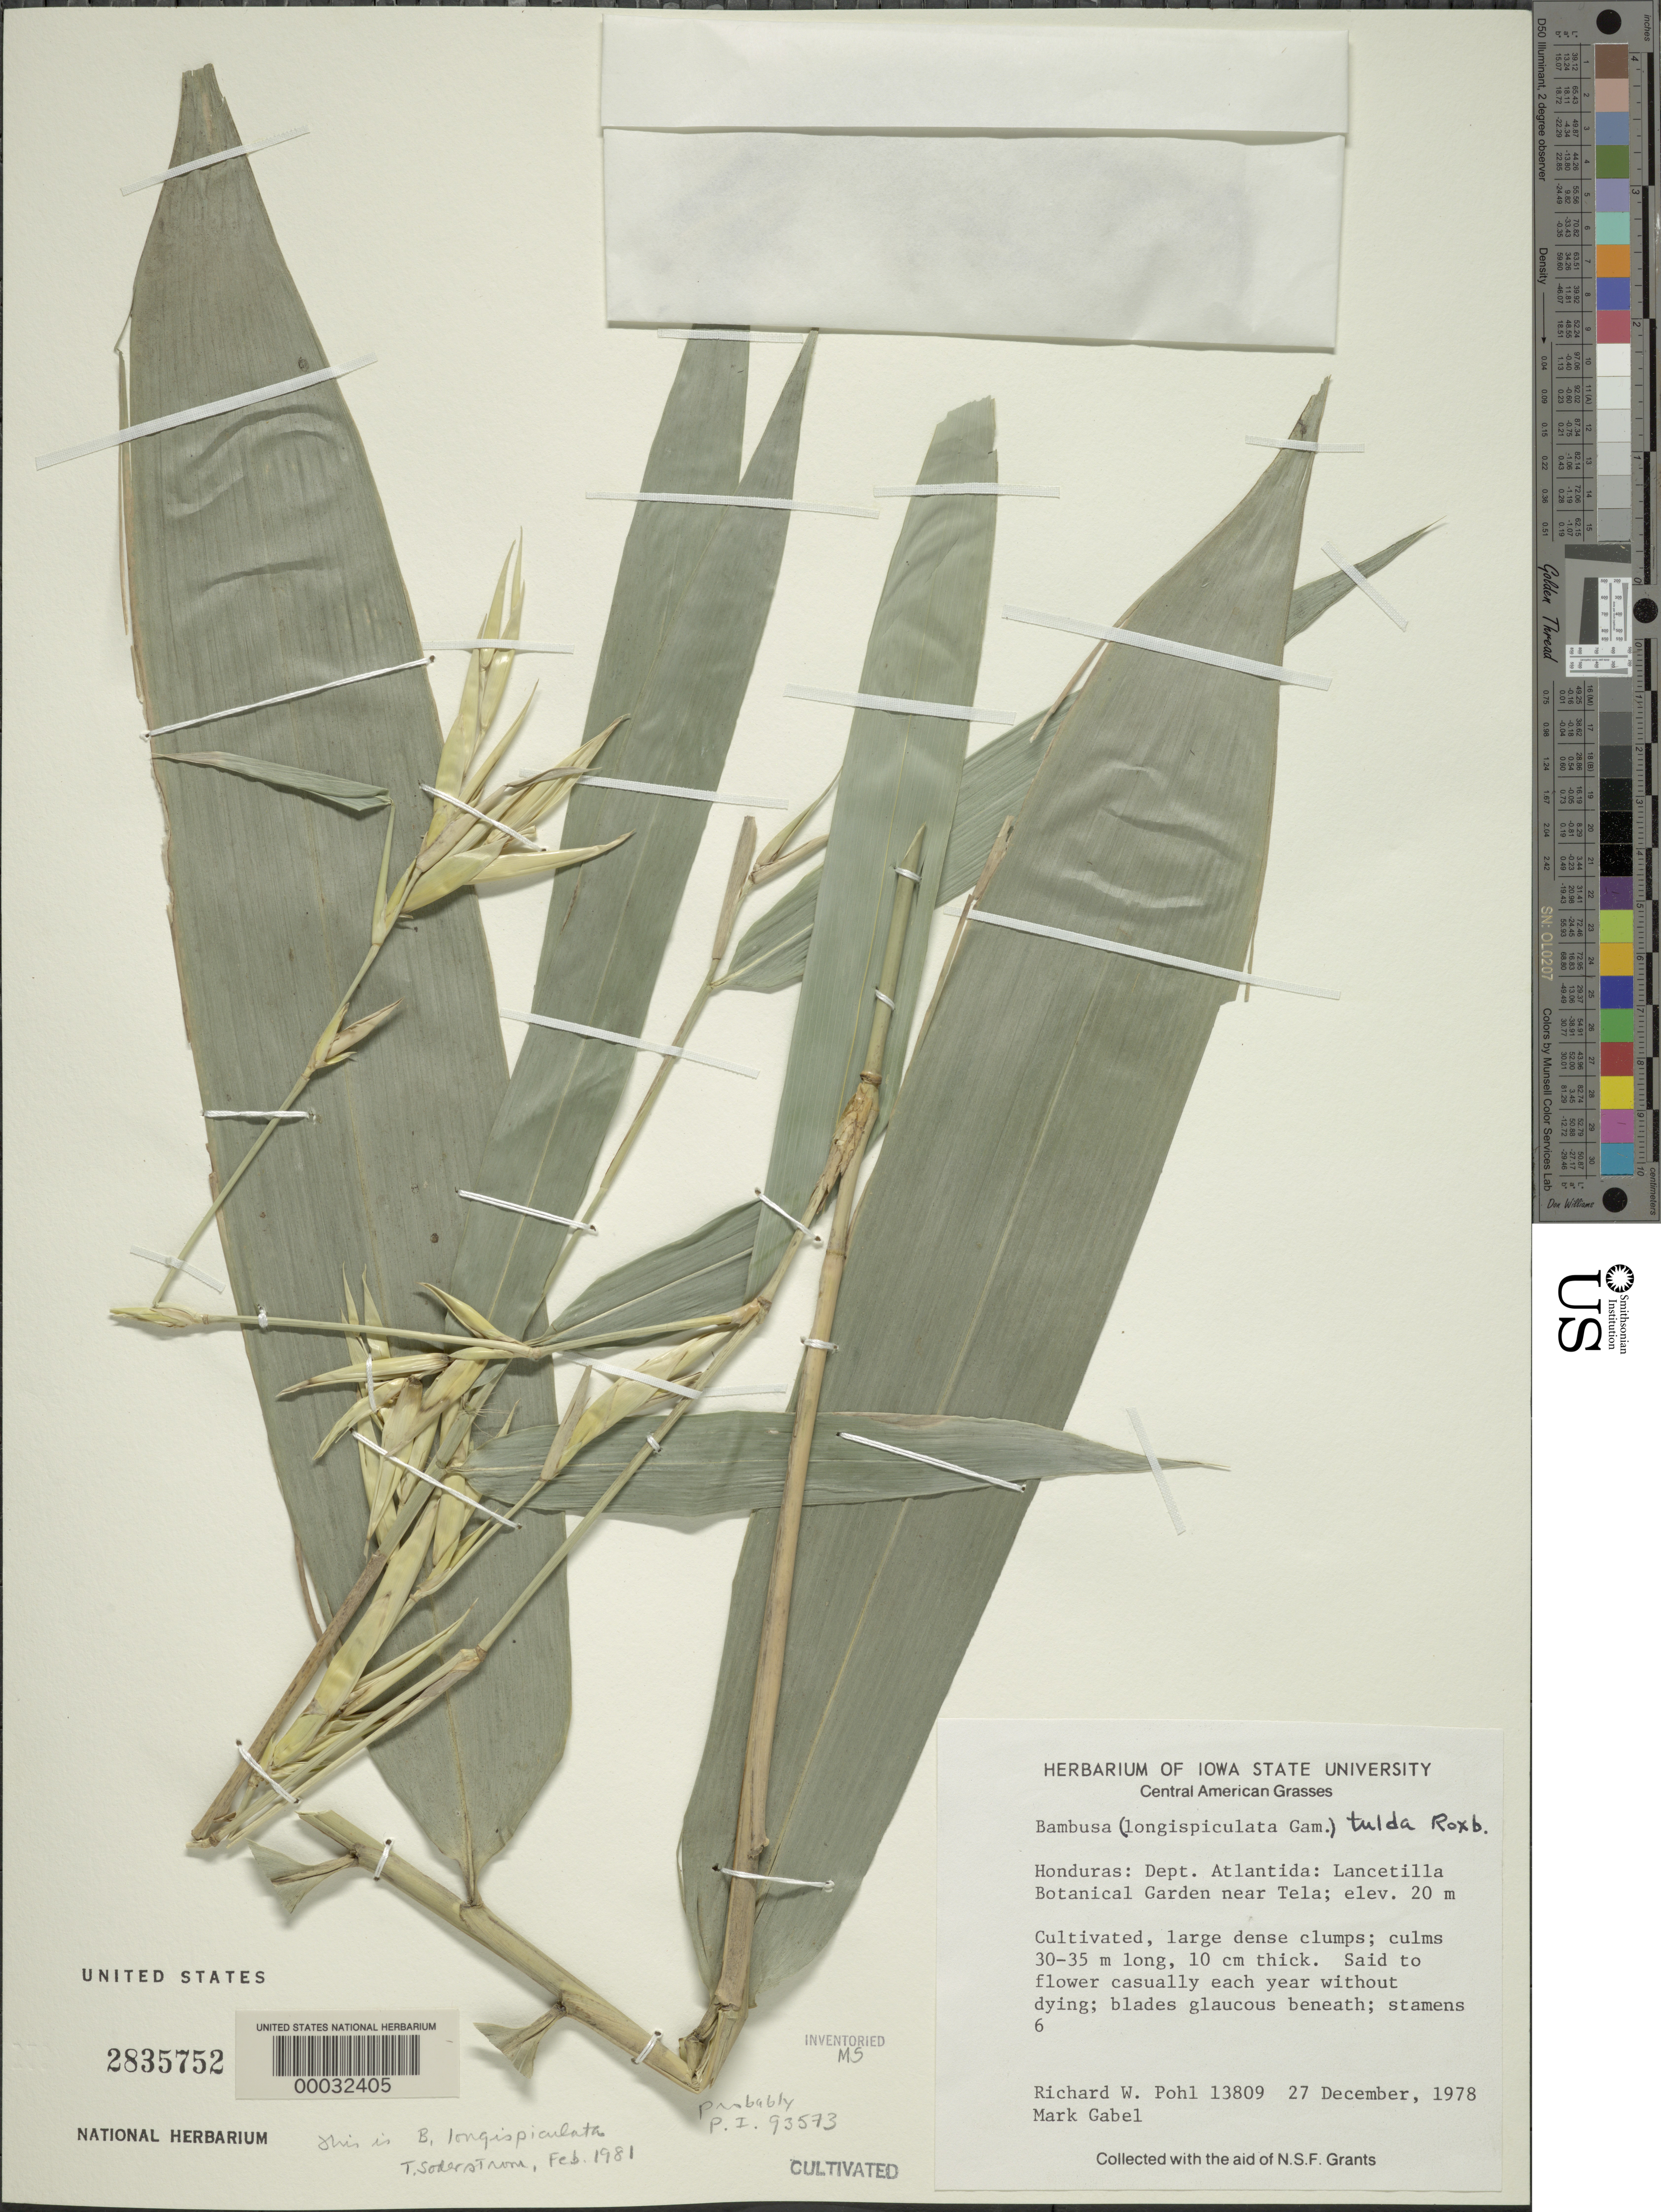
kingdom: Plantae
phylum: Tracheophyta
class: Liliopsida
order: Poales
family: Poaceae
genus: Bambusa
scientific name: Bambusa longispiculata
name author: Gamble ex Brandis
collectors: R. W. Pohl & M. Gabel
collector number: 13809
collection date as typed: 27 Dec 1978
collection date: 1978-12-27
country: Honduras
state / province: Atlántida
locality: Lancetilla Botanical Garden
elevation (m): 20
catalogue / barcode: US 2835752